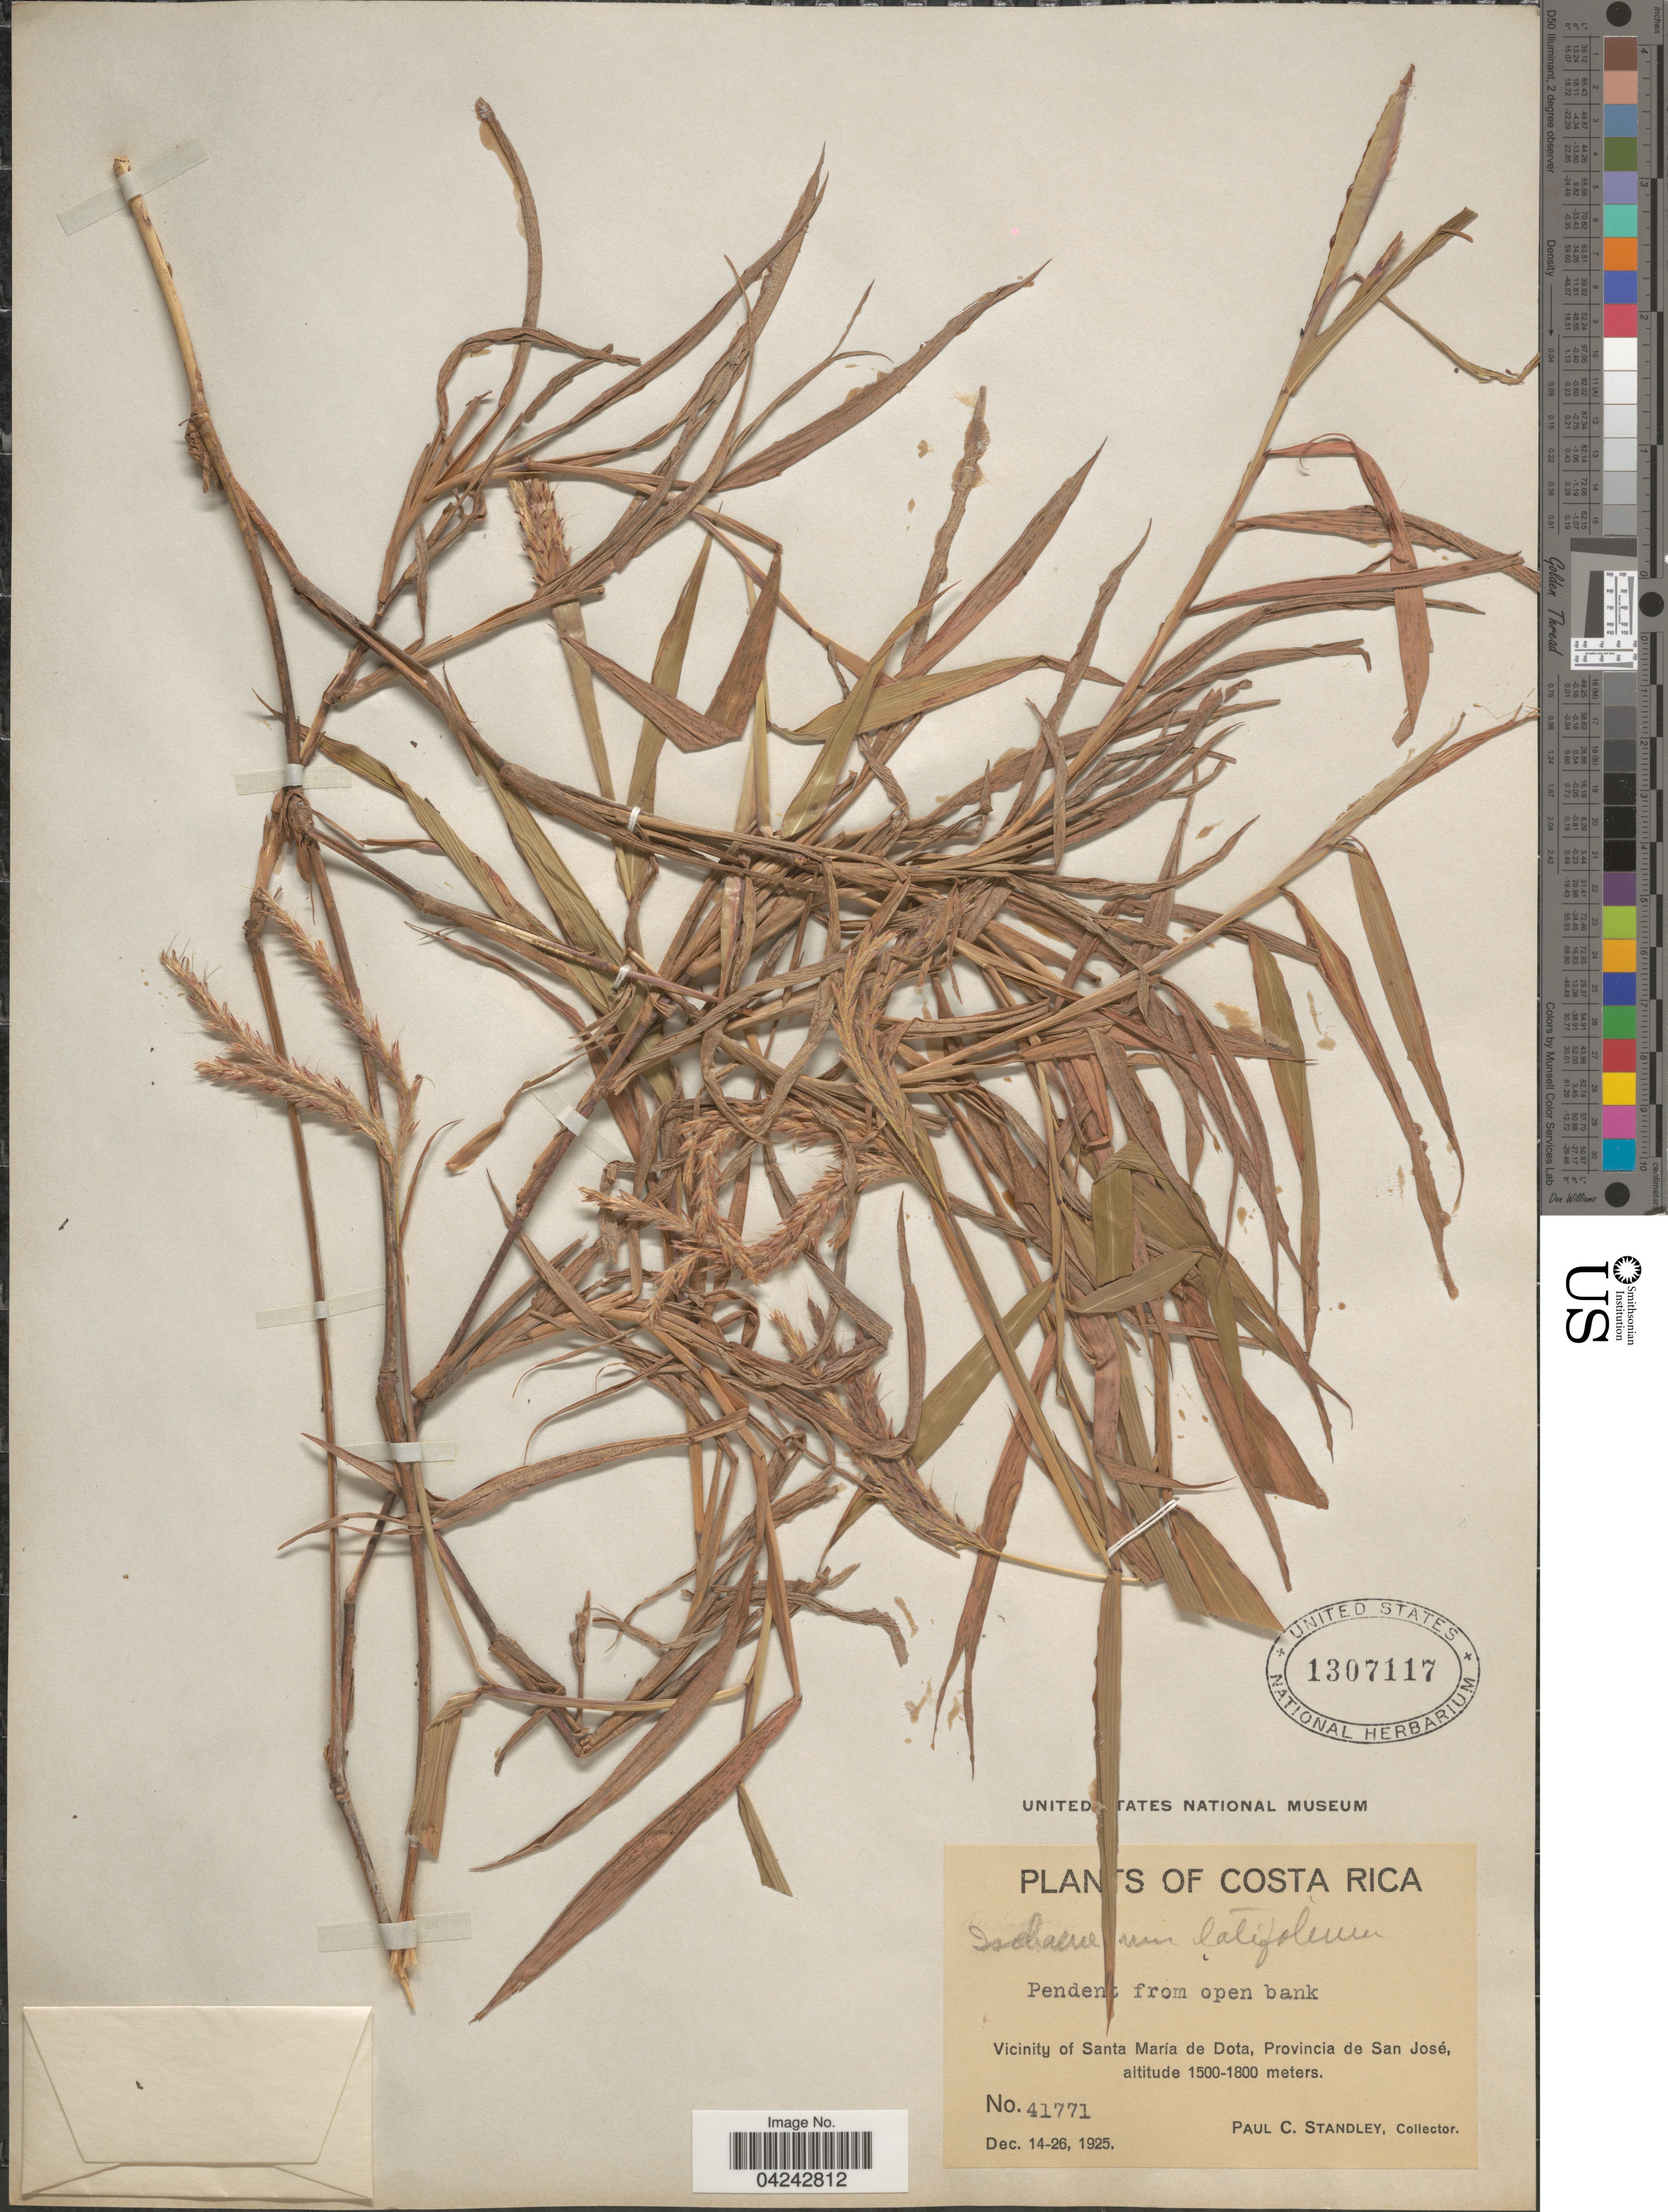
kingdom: Plantae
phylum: Tracheophyta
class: Liliopsida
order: Poales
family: Poaceae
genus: Ischaemum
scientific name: Ischaemum latifolium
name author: (Spreng.) Kunth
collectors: P. C. Standley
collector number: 41771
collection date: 1925-12-14/1925-12-26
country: Costa Rica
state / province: San José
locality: Vicinity of Santa María de Dota.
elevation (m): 1500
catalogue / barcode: US 1307117